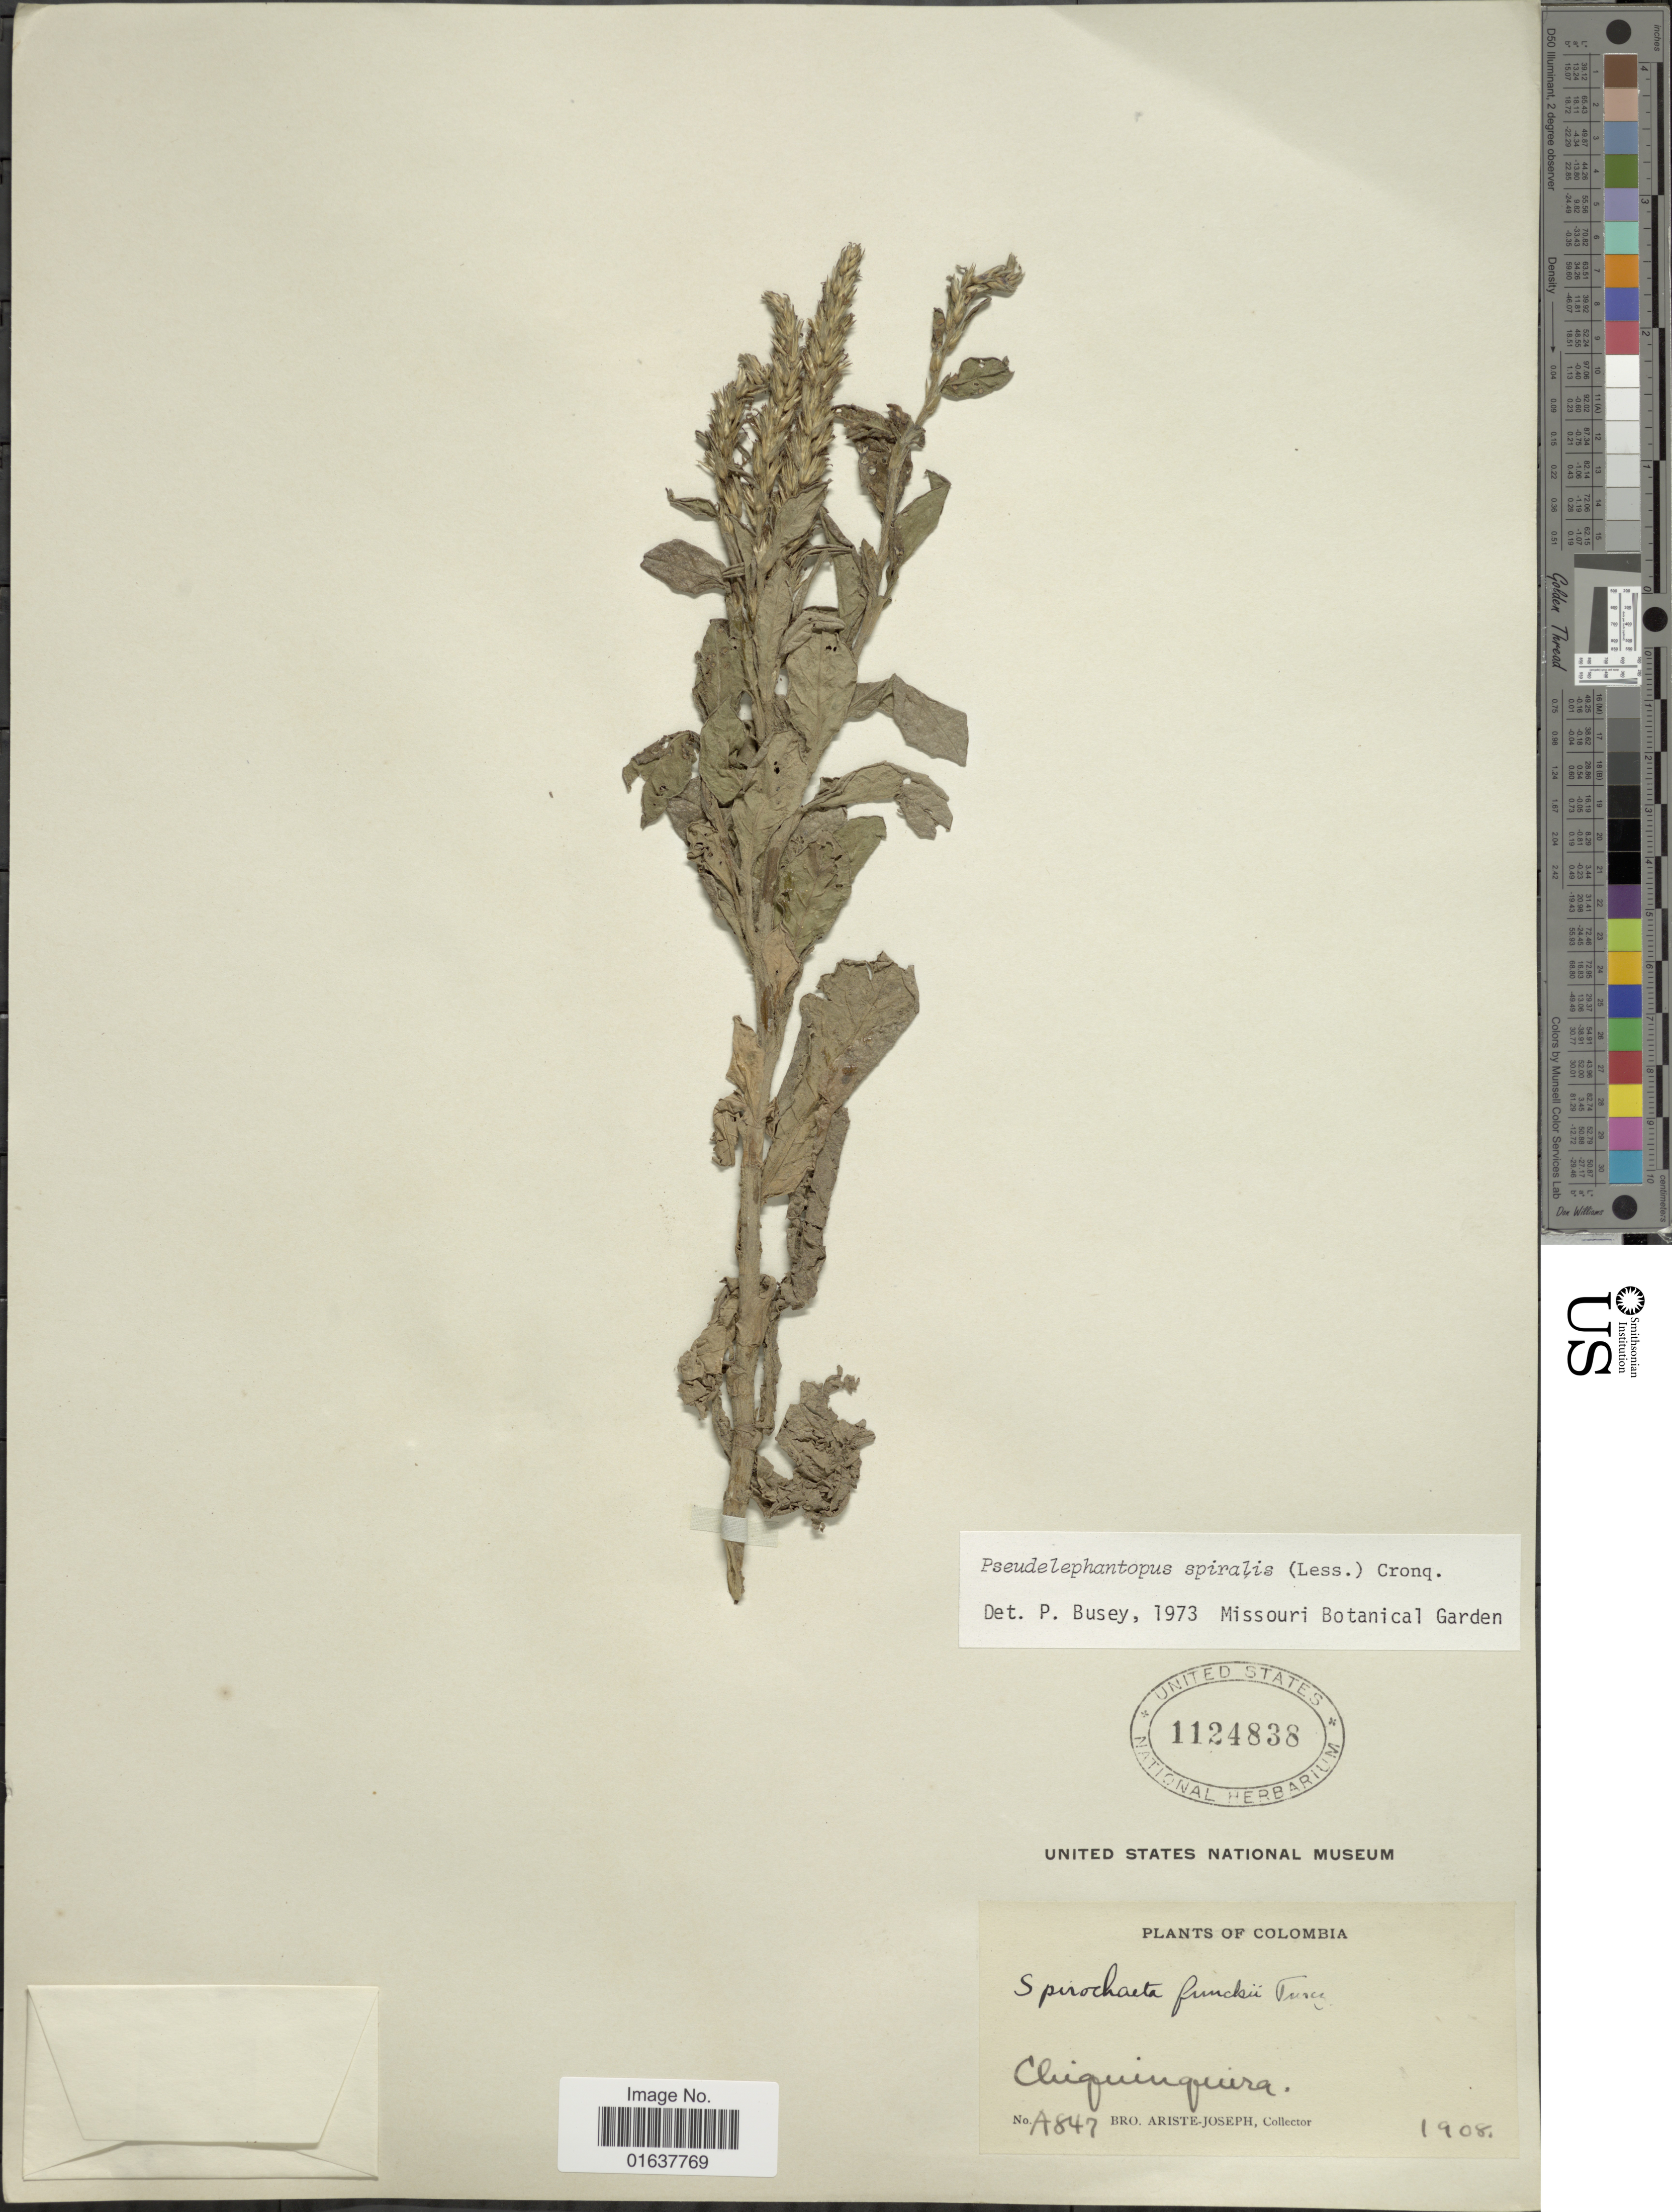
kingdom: Plantae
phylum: Tracheophyta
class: Magnoliopsida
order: Asterales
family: Asteraceae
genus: Pseudelephantopus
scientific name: Pseudelephantopus spiralis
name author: (Less.) Cronquist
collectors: Bro. Ariste-Joseph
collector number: A847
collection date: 1908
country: Colombia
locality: Chiquinquirá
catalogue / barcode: US 1124838